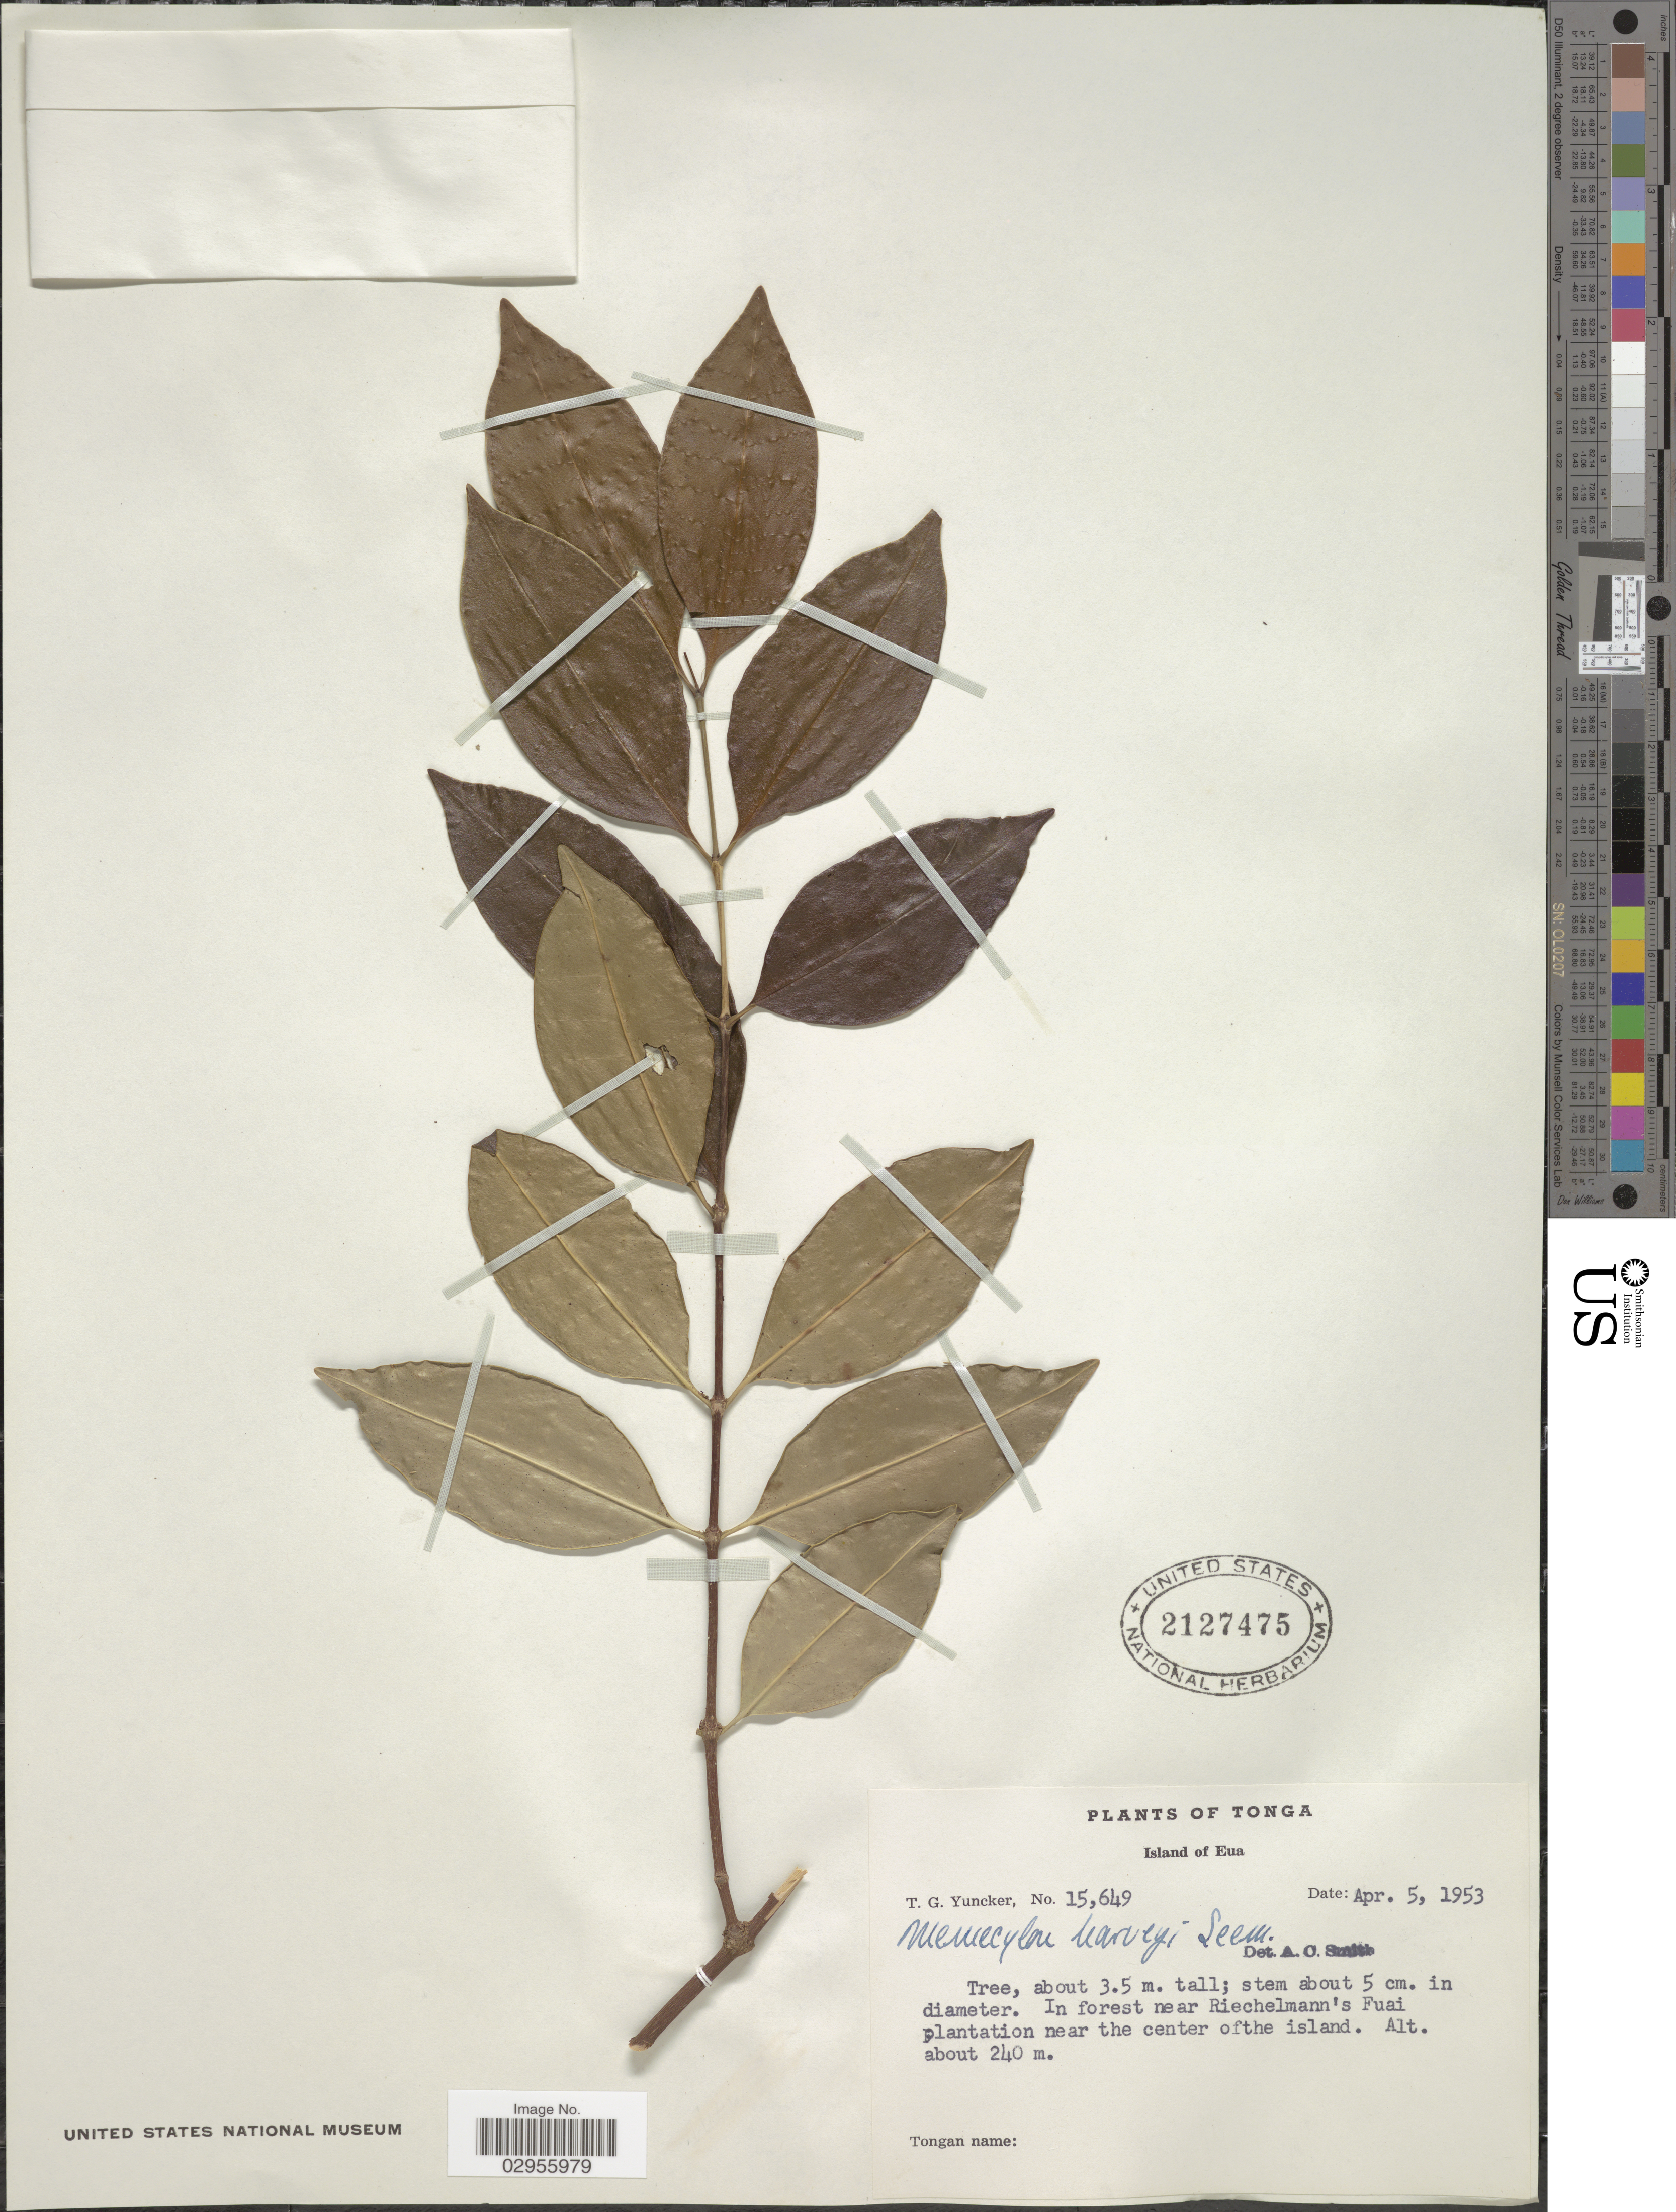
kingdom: Plantae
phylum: Tracheophyta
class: Magnoliopsida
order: Myrtales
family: Melastomataceae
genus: Memecylon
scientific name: Memecylon harveyi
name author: Seem.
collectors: T. G. Yuncker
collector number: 15649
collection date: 1953-04-05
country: Tonga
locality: Island of Eua. In forest near Riechelmann's Fuai plantation near the center of the island.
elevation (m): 240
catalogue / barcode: US 2127475